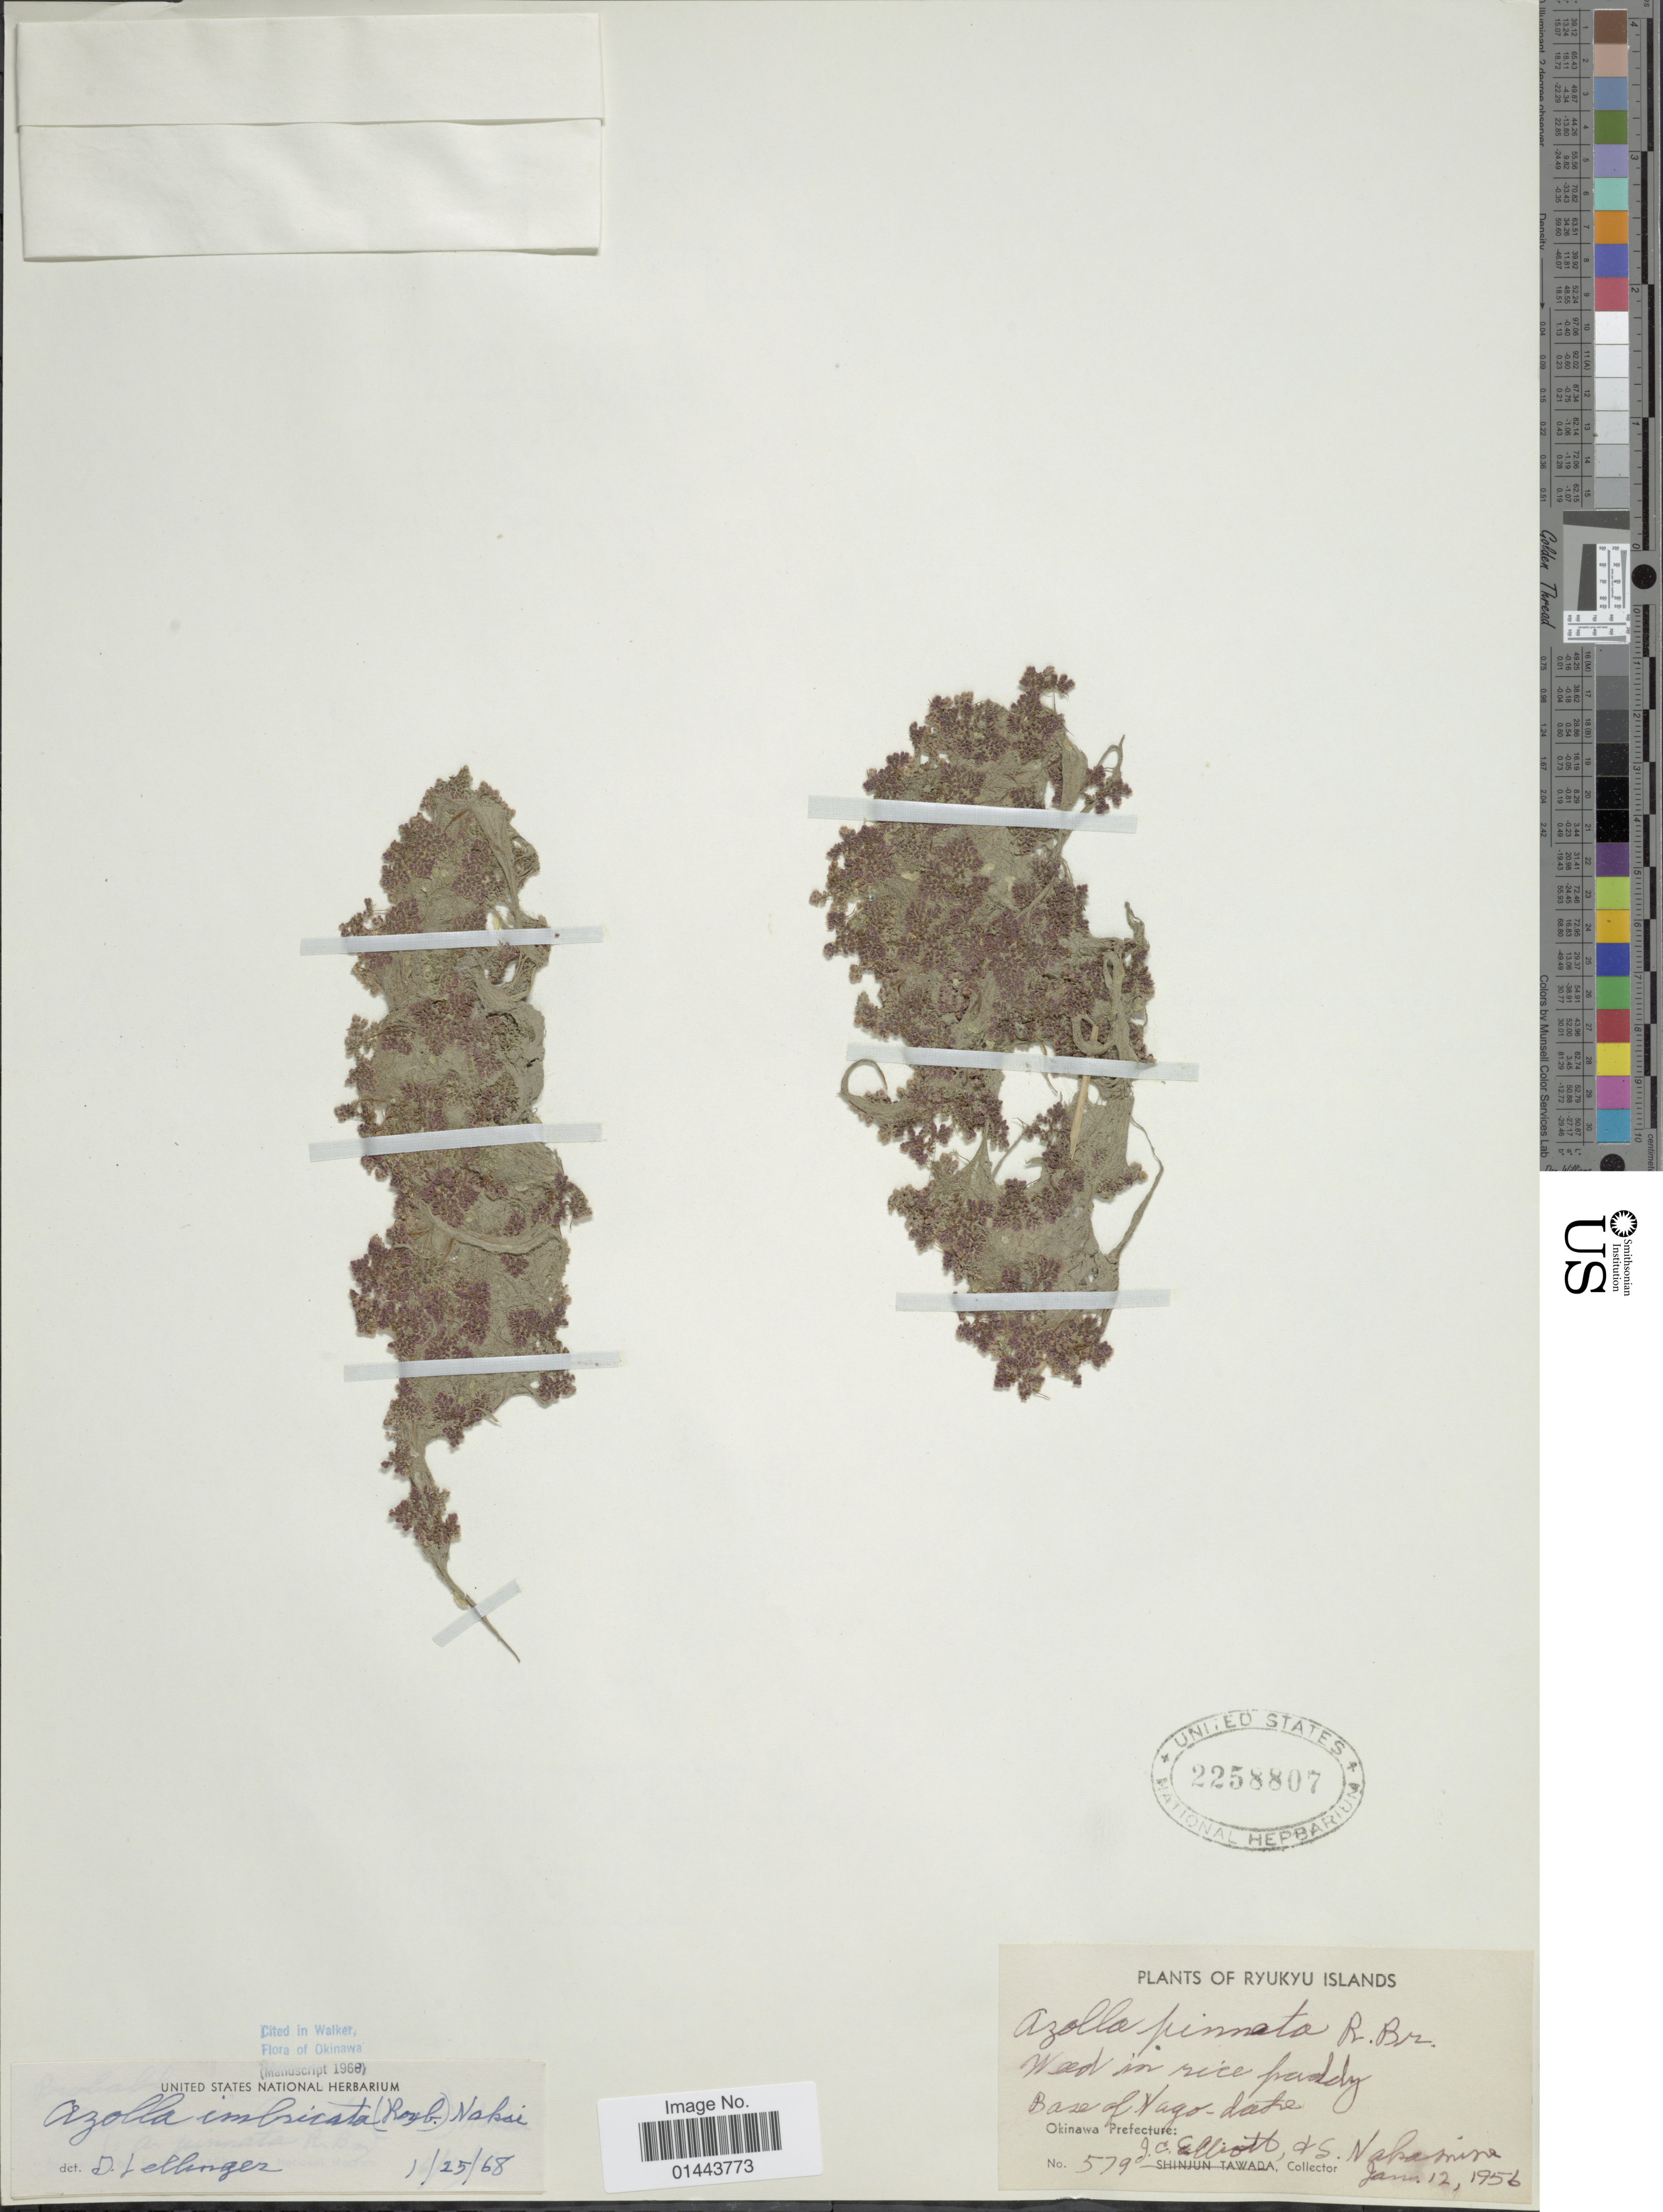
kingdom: Plantae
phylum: Tracheophyta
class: Polypodiopsida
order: Salviniales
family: Salviniaceae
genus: Azolla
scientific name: Azolla imbricata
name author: (Roxb.) Nakai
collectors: J. C. Elliott & S. Nakamine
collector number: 579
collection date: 1956-01-12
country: Japan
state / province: Okinawa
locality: Weed in rice paddy, base of Nago-date, Okinawa Prefecture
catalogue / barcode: US 2258807